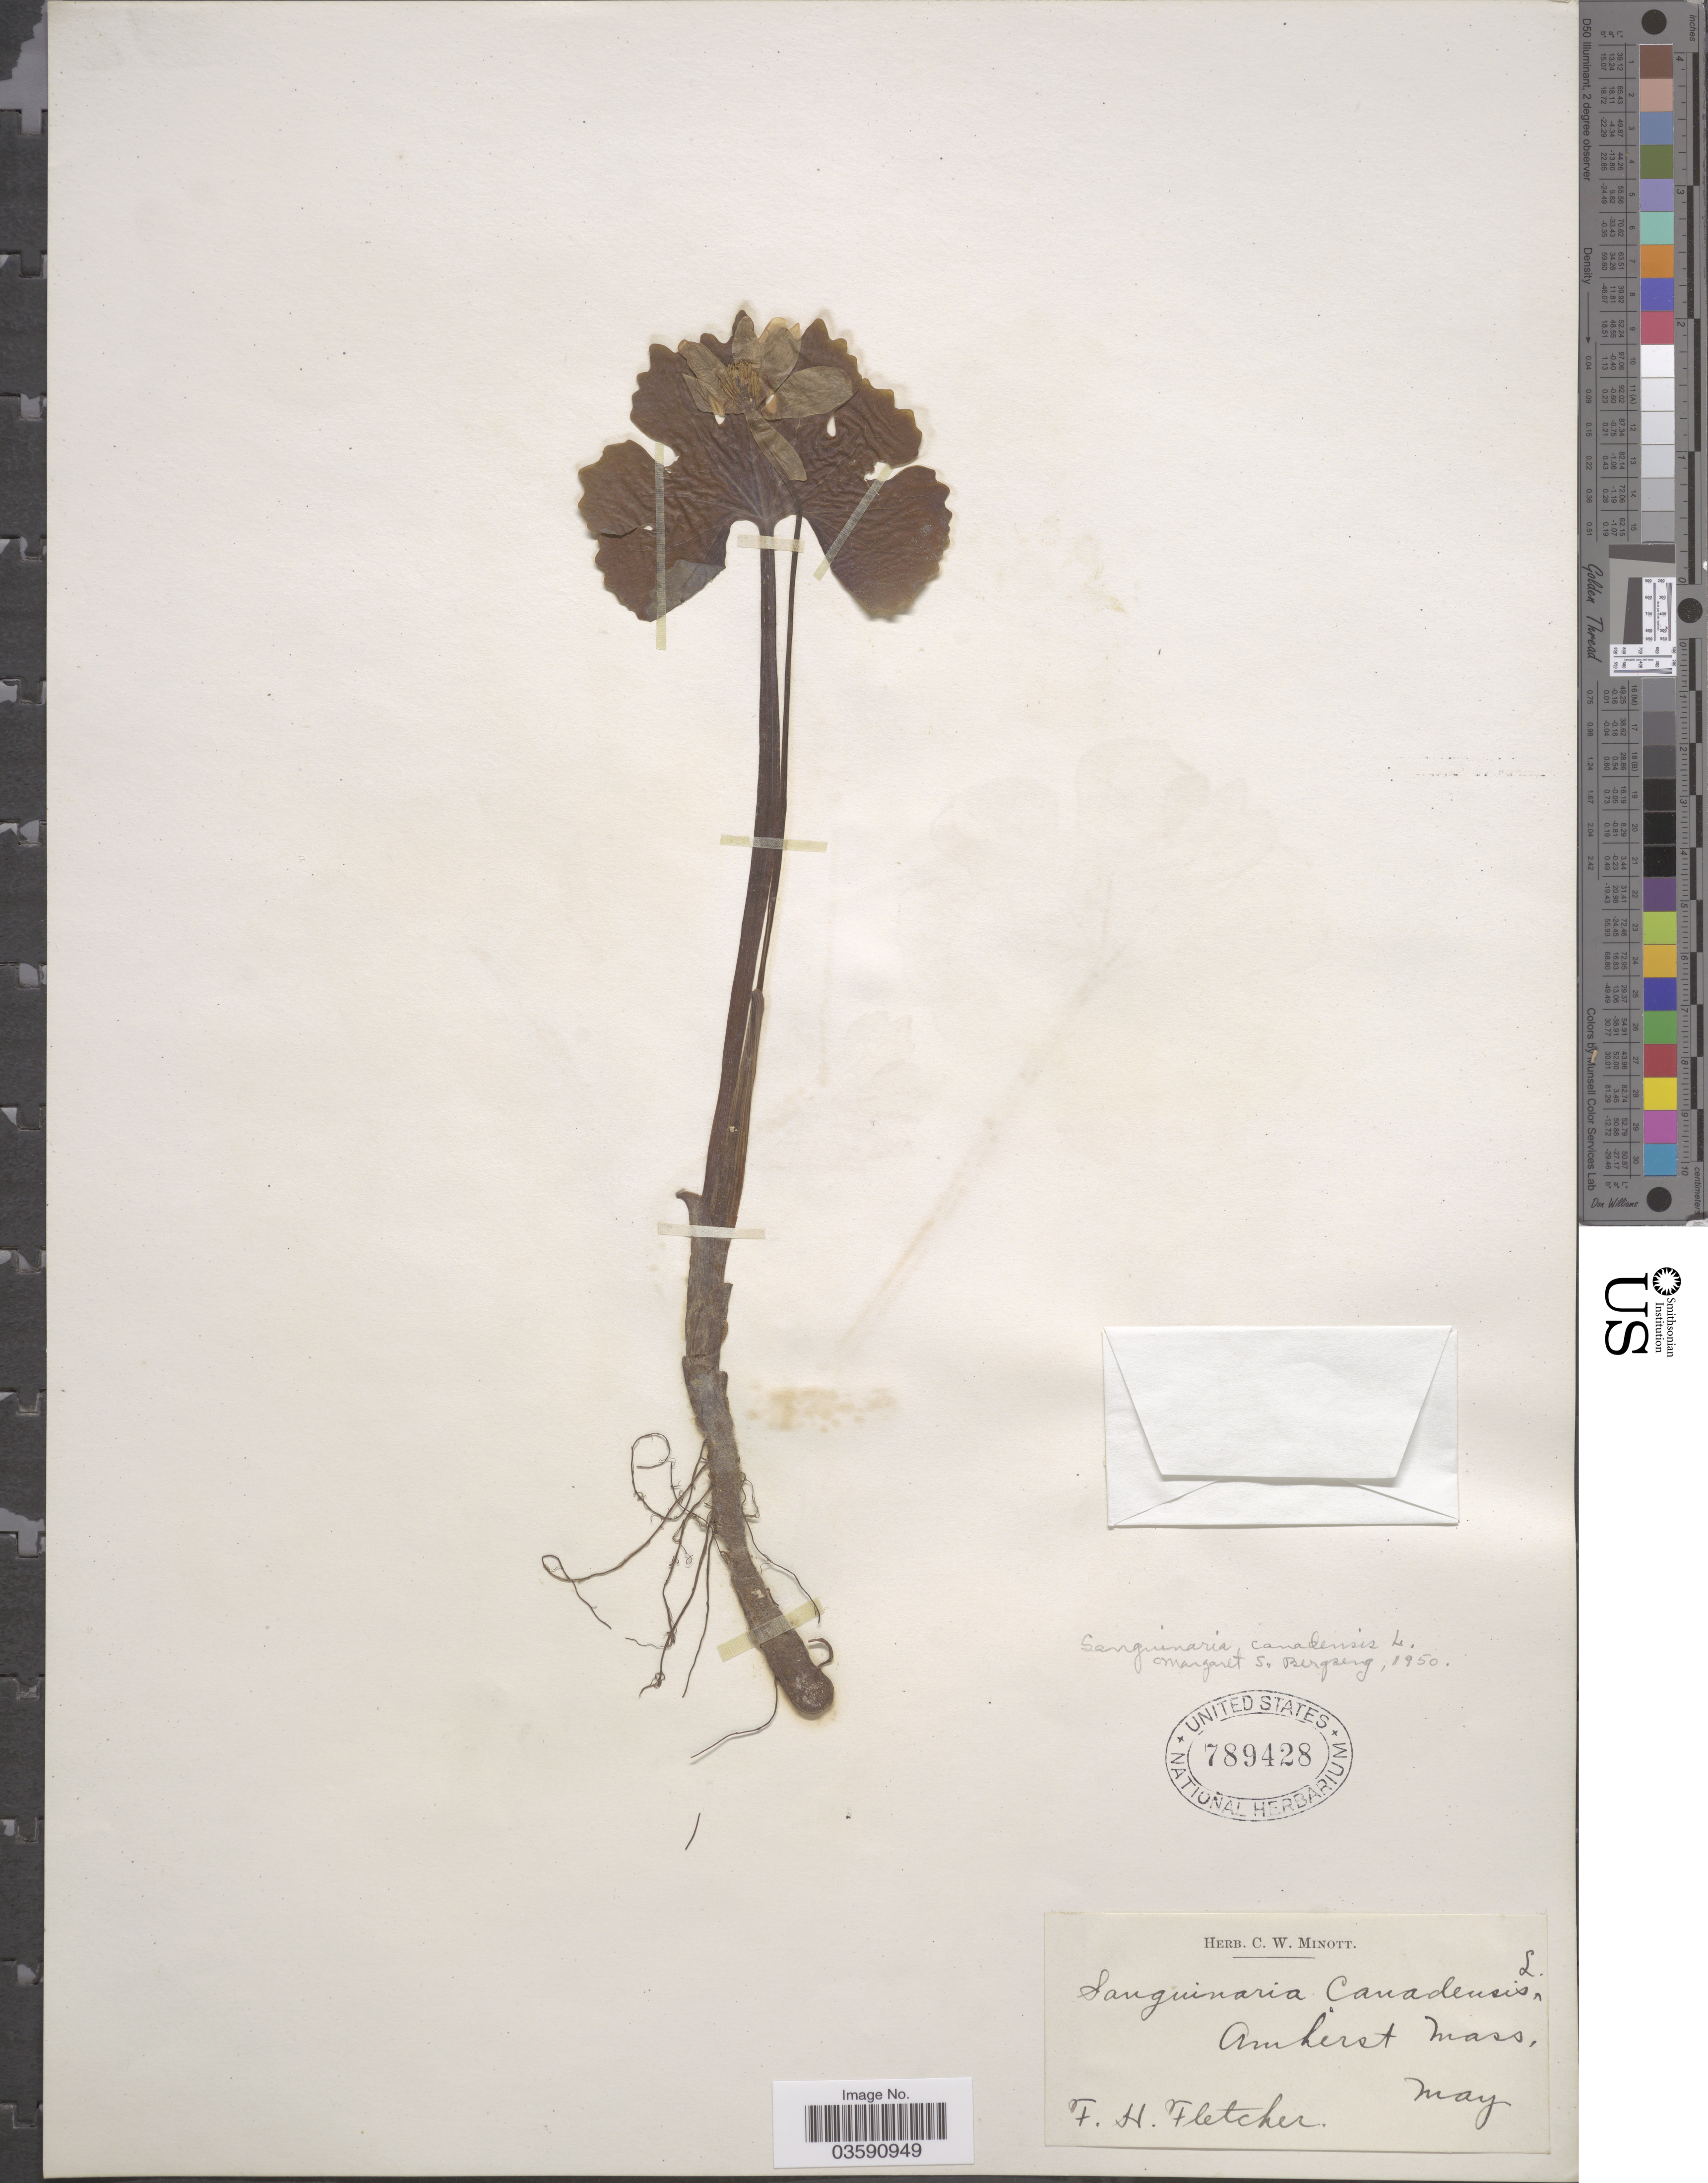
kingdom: Plantae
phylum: Tracheophyta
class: Magnoliopsida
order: Ranunculales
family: Papaveraceae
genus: Sanguinaria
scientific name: Sanguinaria canadensis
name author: L.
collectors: F. Fletcher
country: United States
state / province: Massachusetts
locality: Amherst.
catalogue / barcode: US 789428